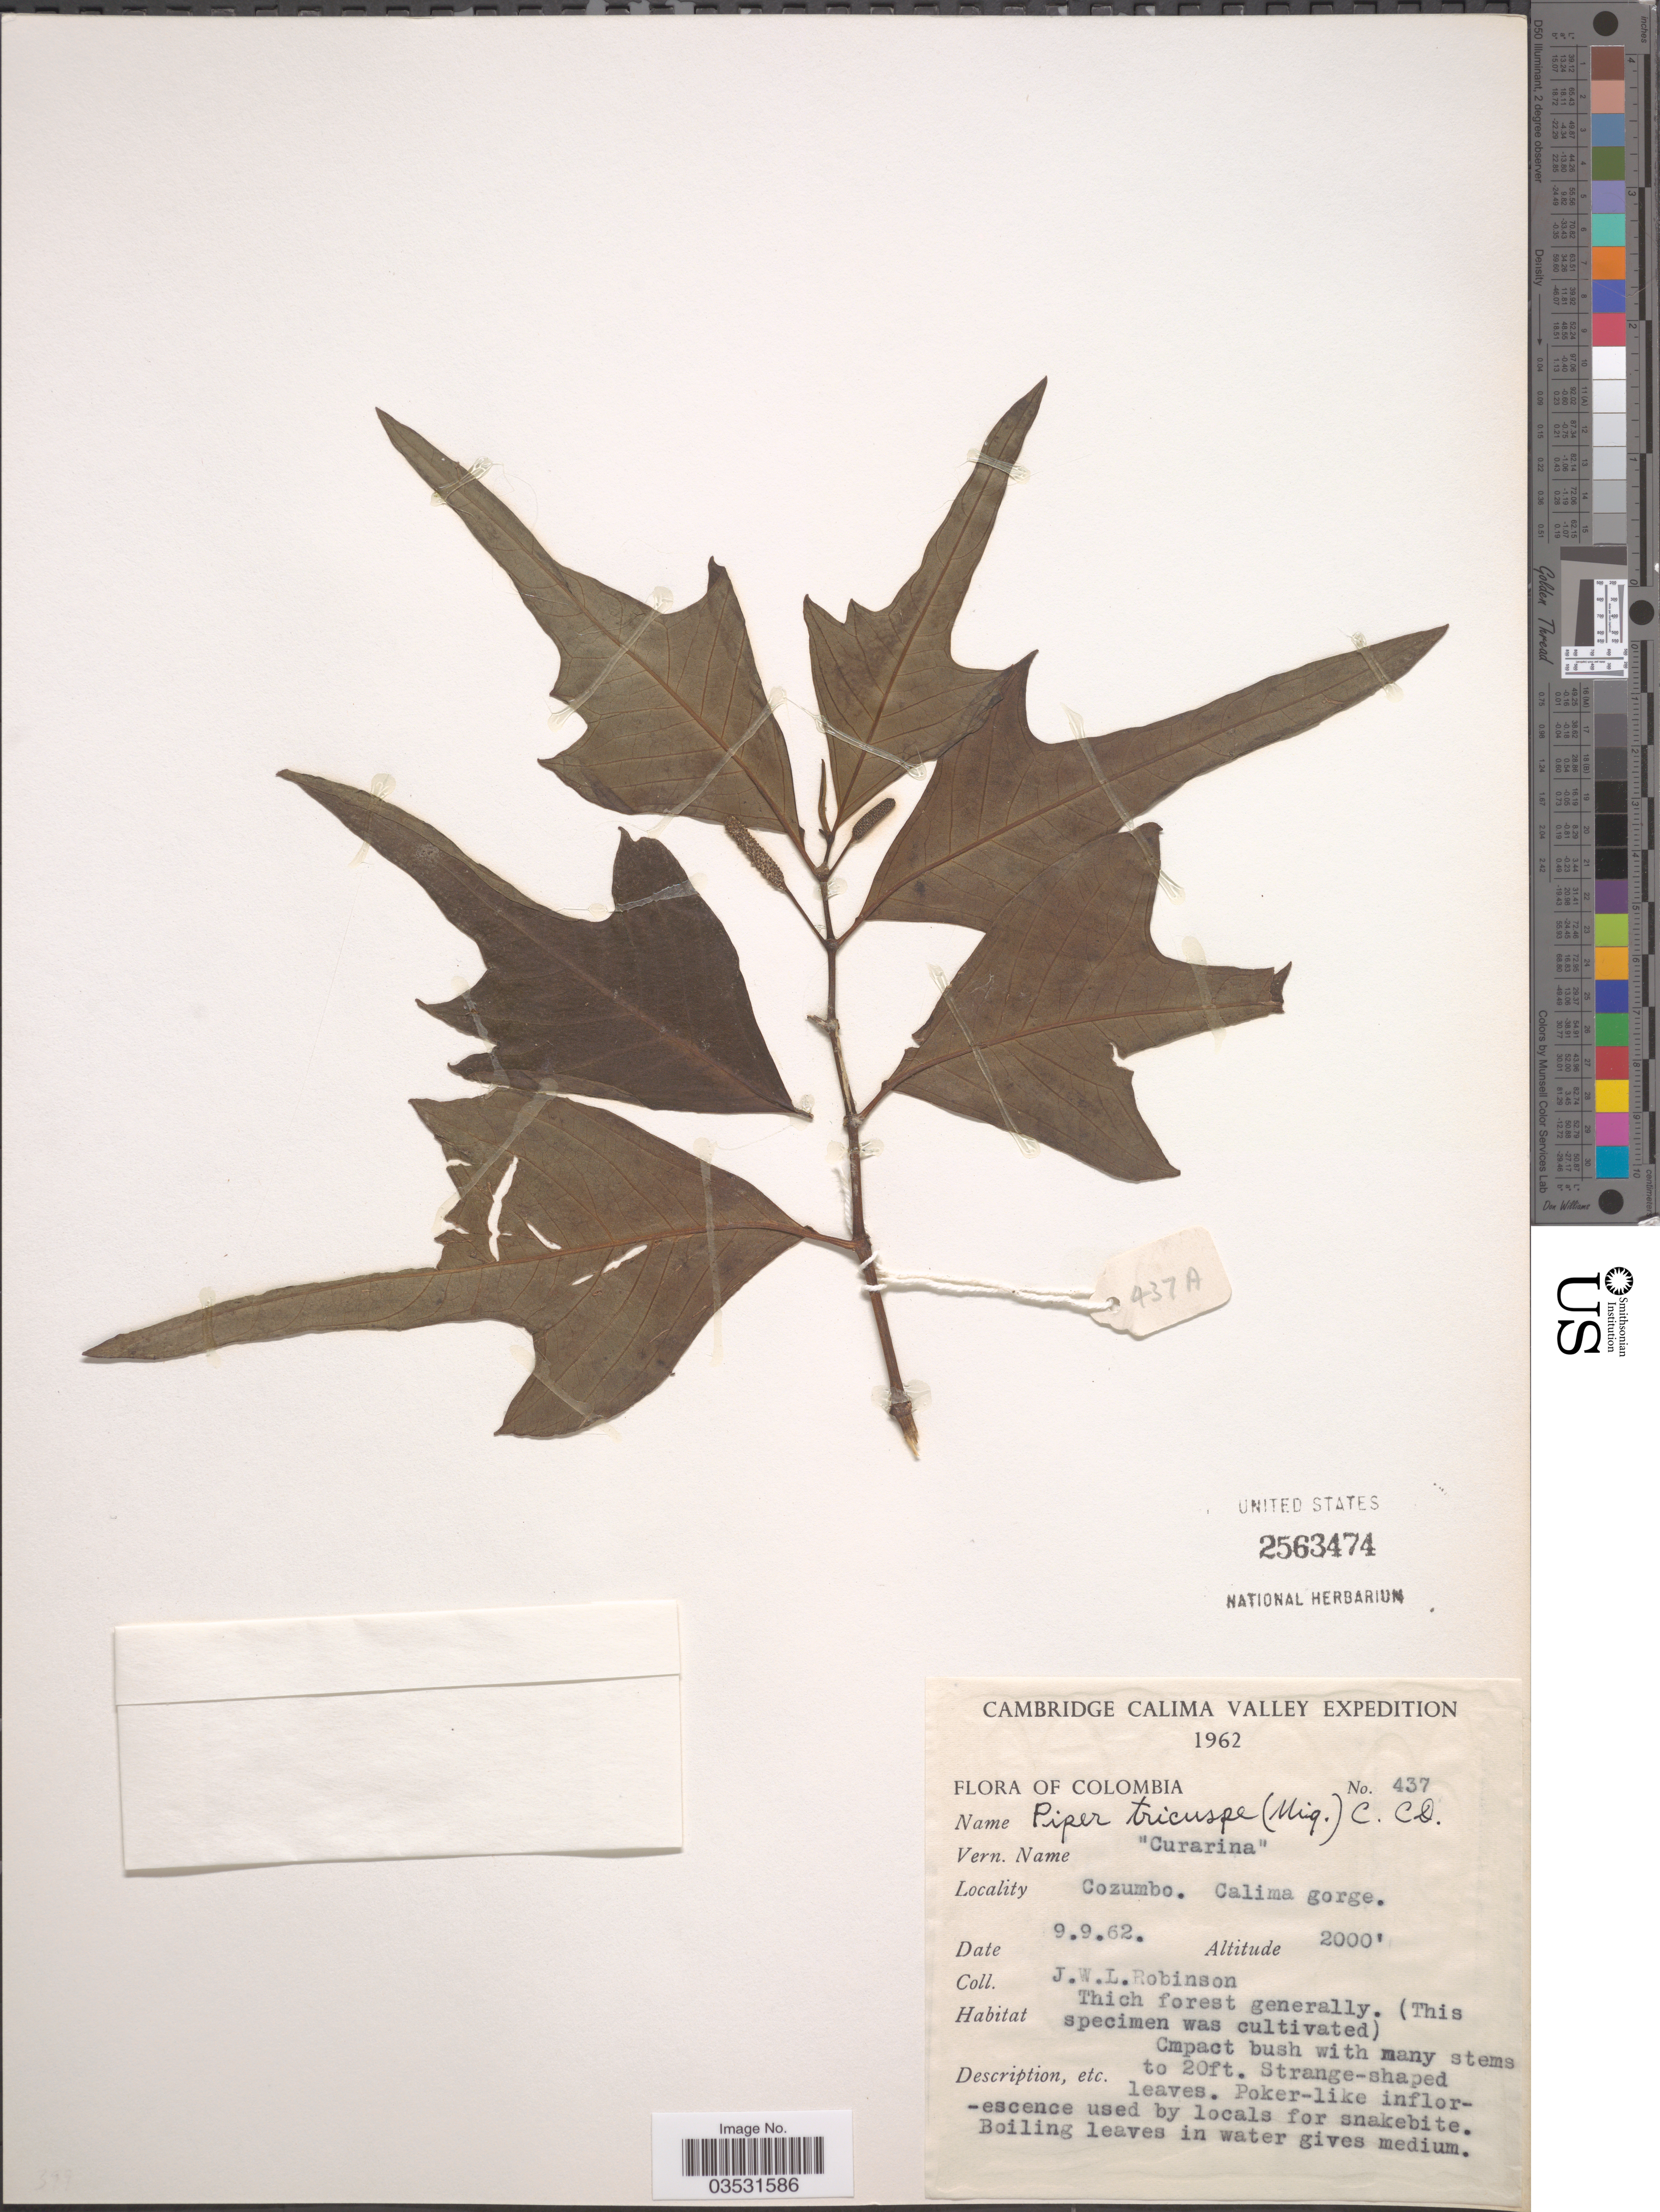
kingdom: Plantae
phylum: Tracheophyta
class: Magnoliopsida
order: Piperales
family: Piperaceae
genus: Piper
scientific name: Piper tricuspe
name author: C. DC.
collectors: J. W. Robinson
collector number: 437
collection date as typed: Transcribed d/m/y: 9/9/62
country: Colombia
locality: Cambridge Calima Valley. Cozumbo. Calima gorge.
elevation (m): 610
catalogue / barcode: US 2563474